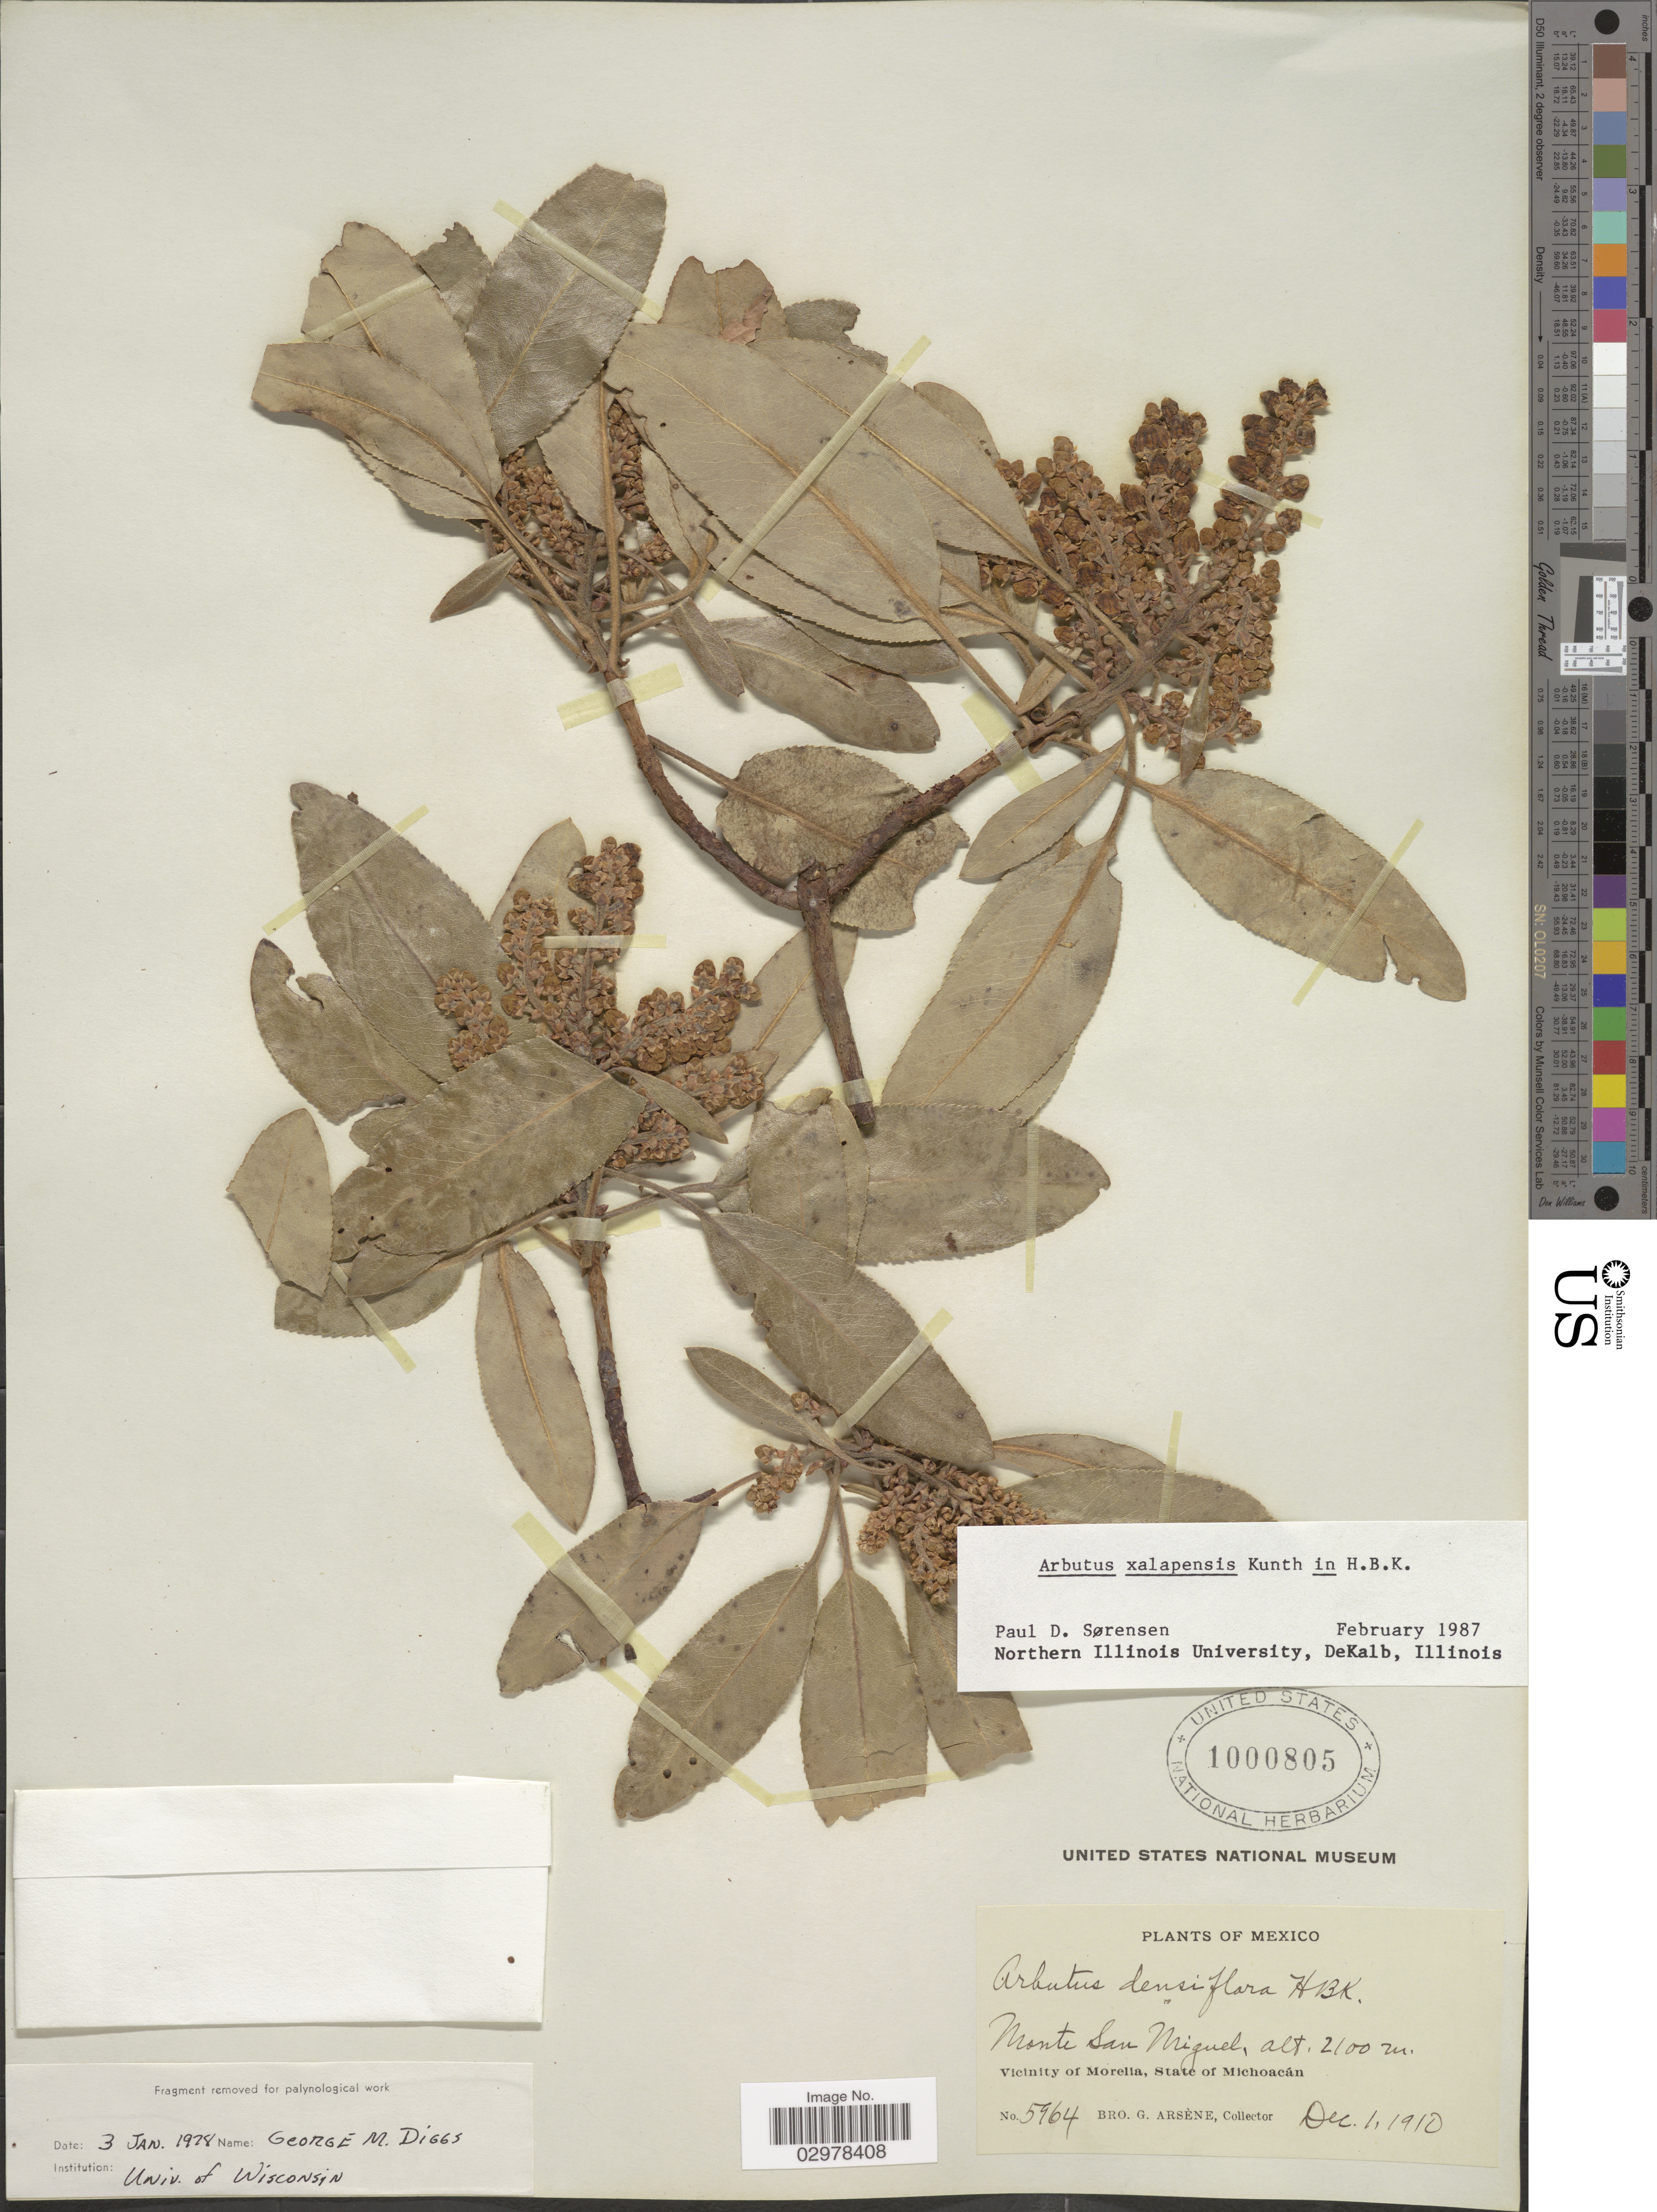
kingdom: Plantae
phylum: Tracheophyta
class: Magnoliopsida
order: Ericales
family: Ericaceae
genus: Arbutus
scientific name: Arbutus xalapensis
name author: Kunth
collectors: Bro. G. Arsène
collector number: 5964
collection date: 1910-12-01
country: Mexico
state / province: Michoacán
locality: Monte San Miguel, Vicinity of Morelia.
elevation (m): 2100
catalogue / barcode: US 1000805